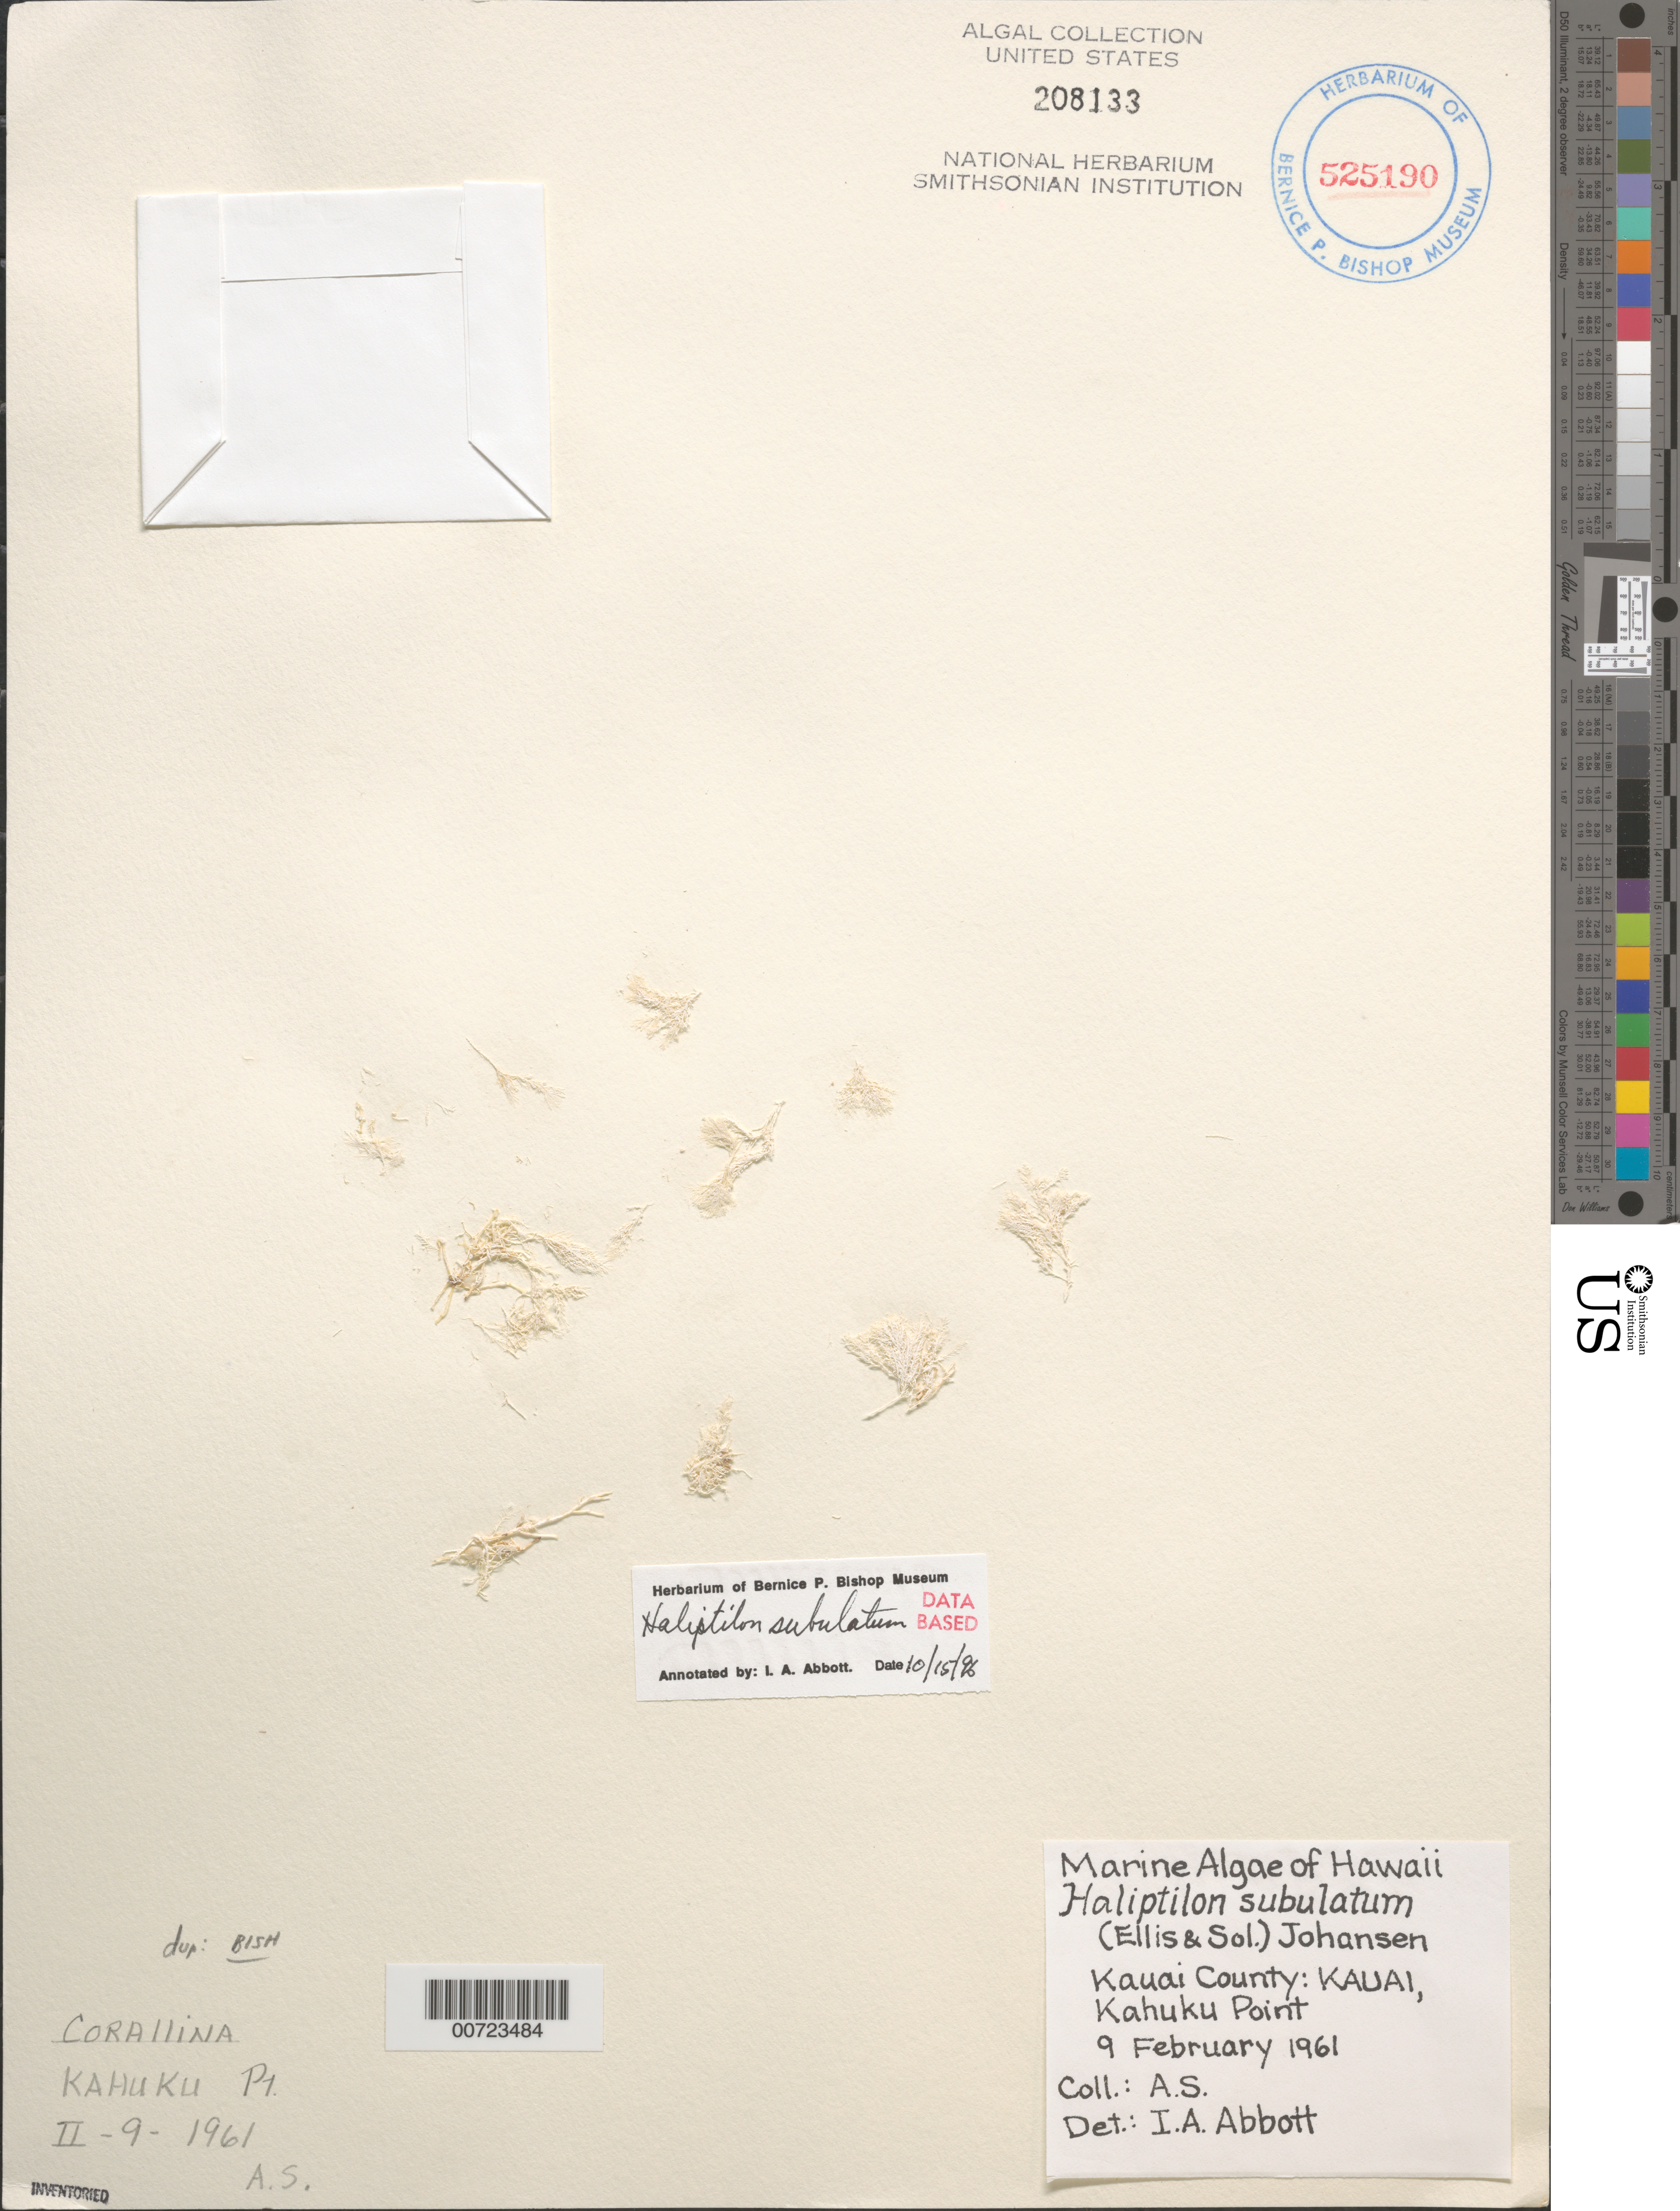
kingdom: Plantae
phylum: Rhodophyta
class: Florideophyceae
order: Corallinales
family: Corallinaceae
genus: Jania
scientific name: Jania subulata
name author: (Ellis & Sol.) Sond.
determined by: Algae name updating Project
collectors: A. S.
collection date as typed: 09 Feb 1961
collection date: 1961-02-09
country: United States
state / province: Hawaii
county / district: Kauai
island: Kaua'i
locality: Kahuku Point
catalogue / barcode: US 208133